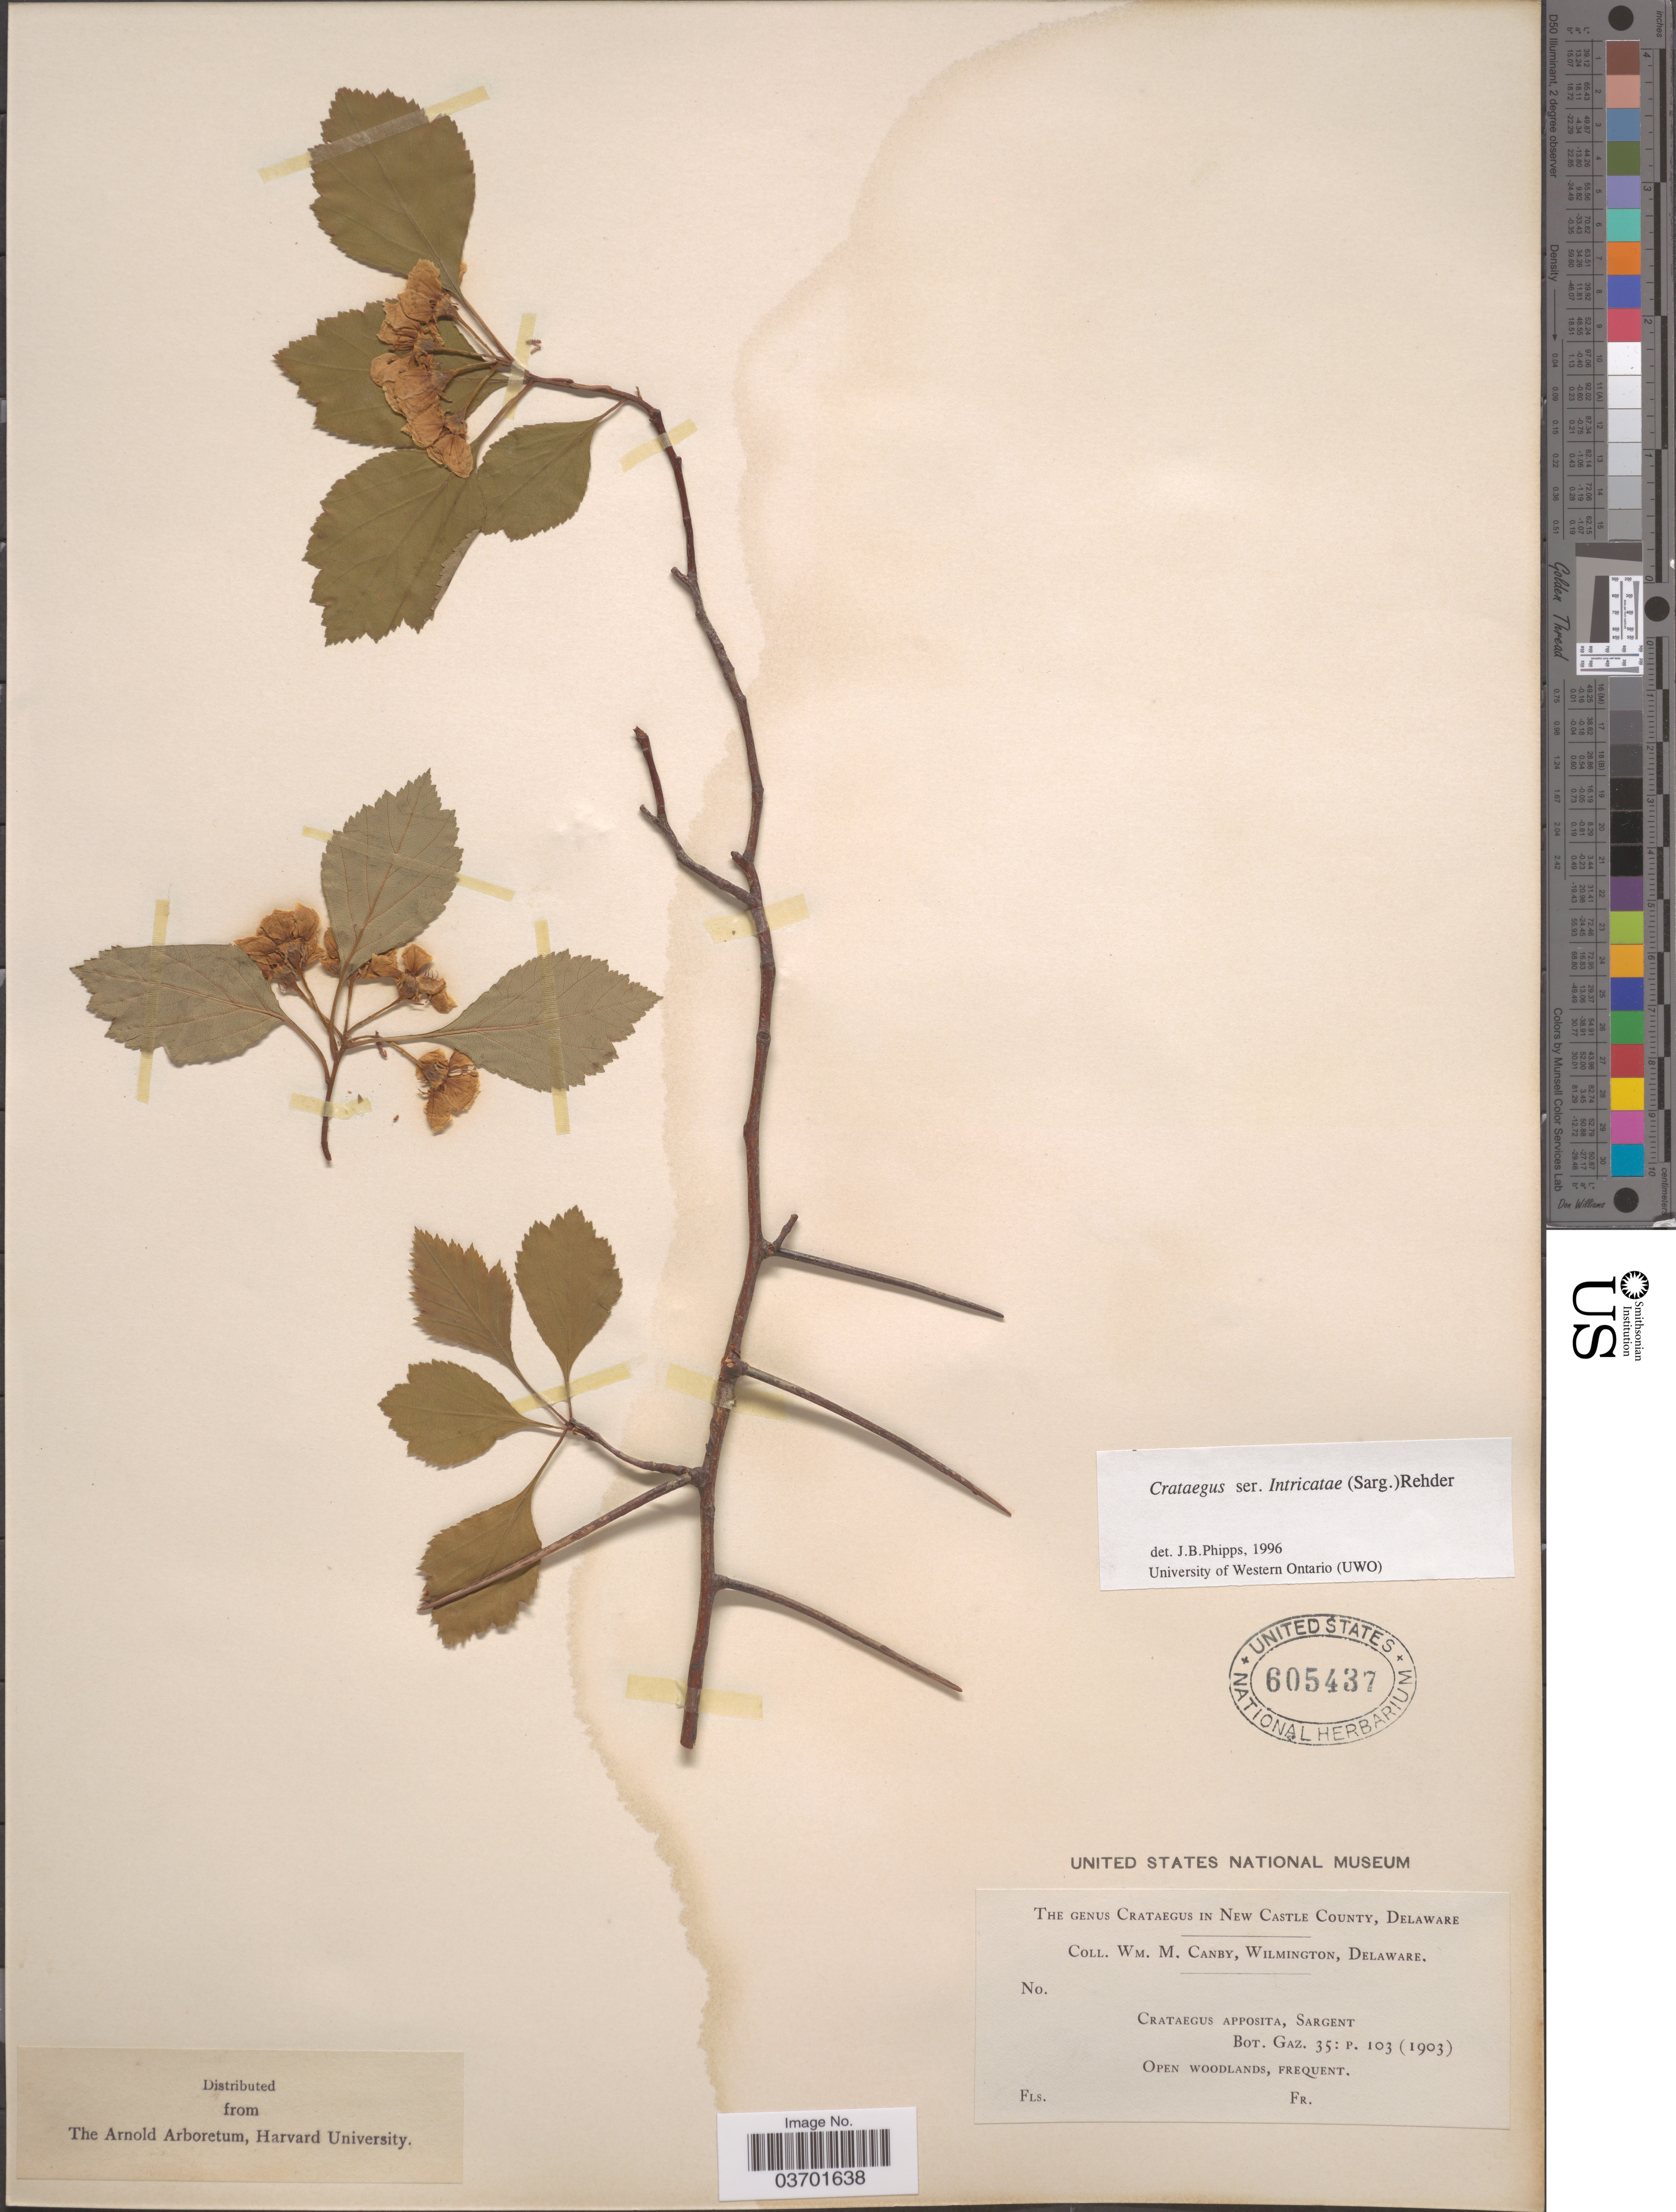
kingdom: Plantae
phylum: Tracheophyta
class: Magnoliopsida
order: Rosales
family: Rosaceae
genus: Crataegus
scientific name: Crataegus rubella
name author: Beadle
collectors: W. M. Canby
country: United States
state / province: Delaware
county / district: New Castle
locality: In New Castle County.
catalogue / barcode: US 605437